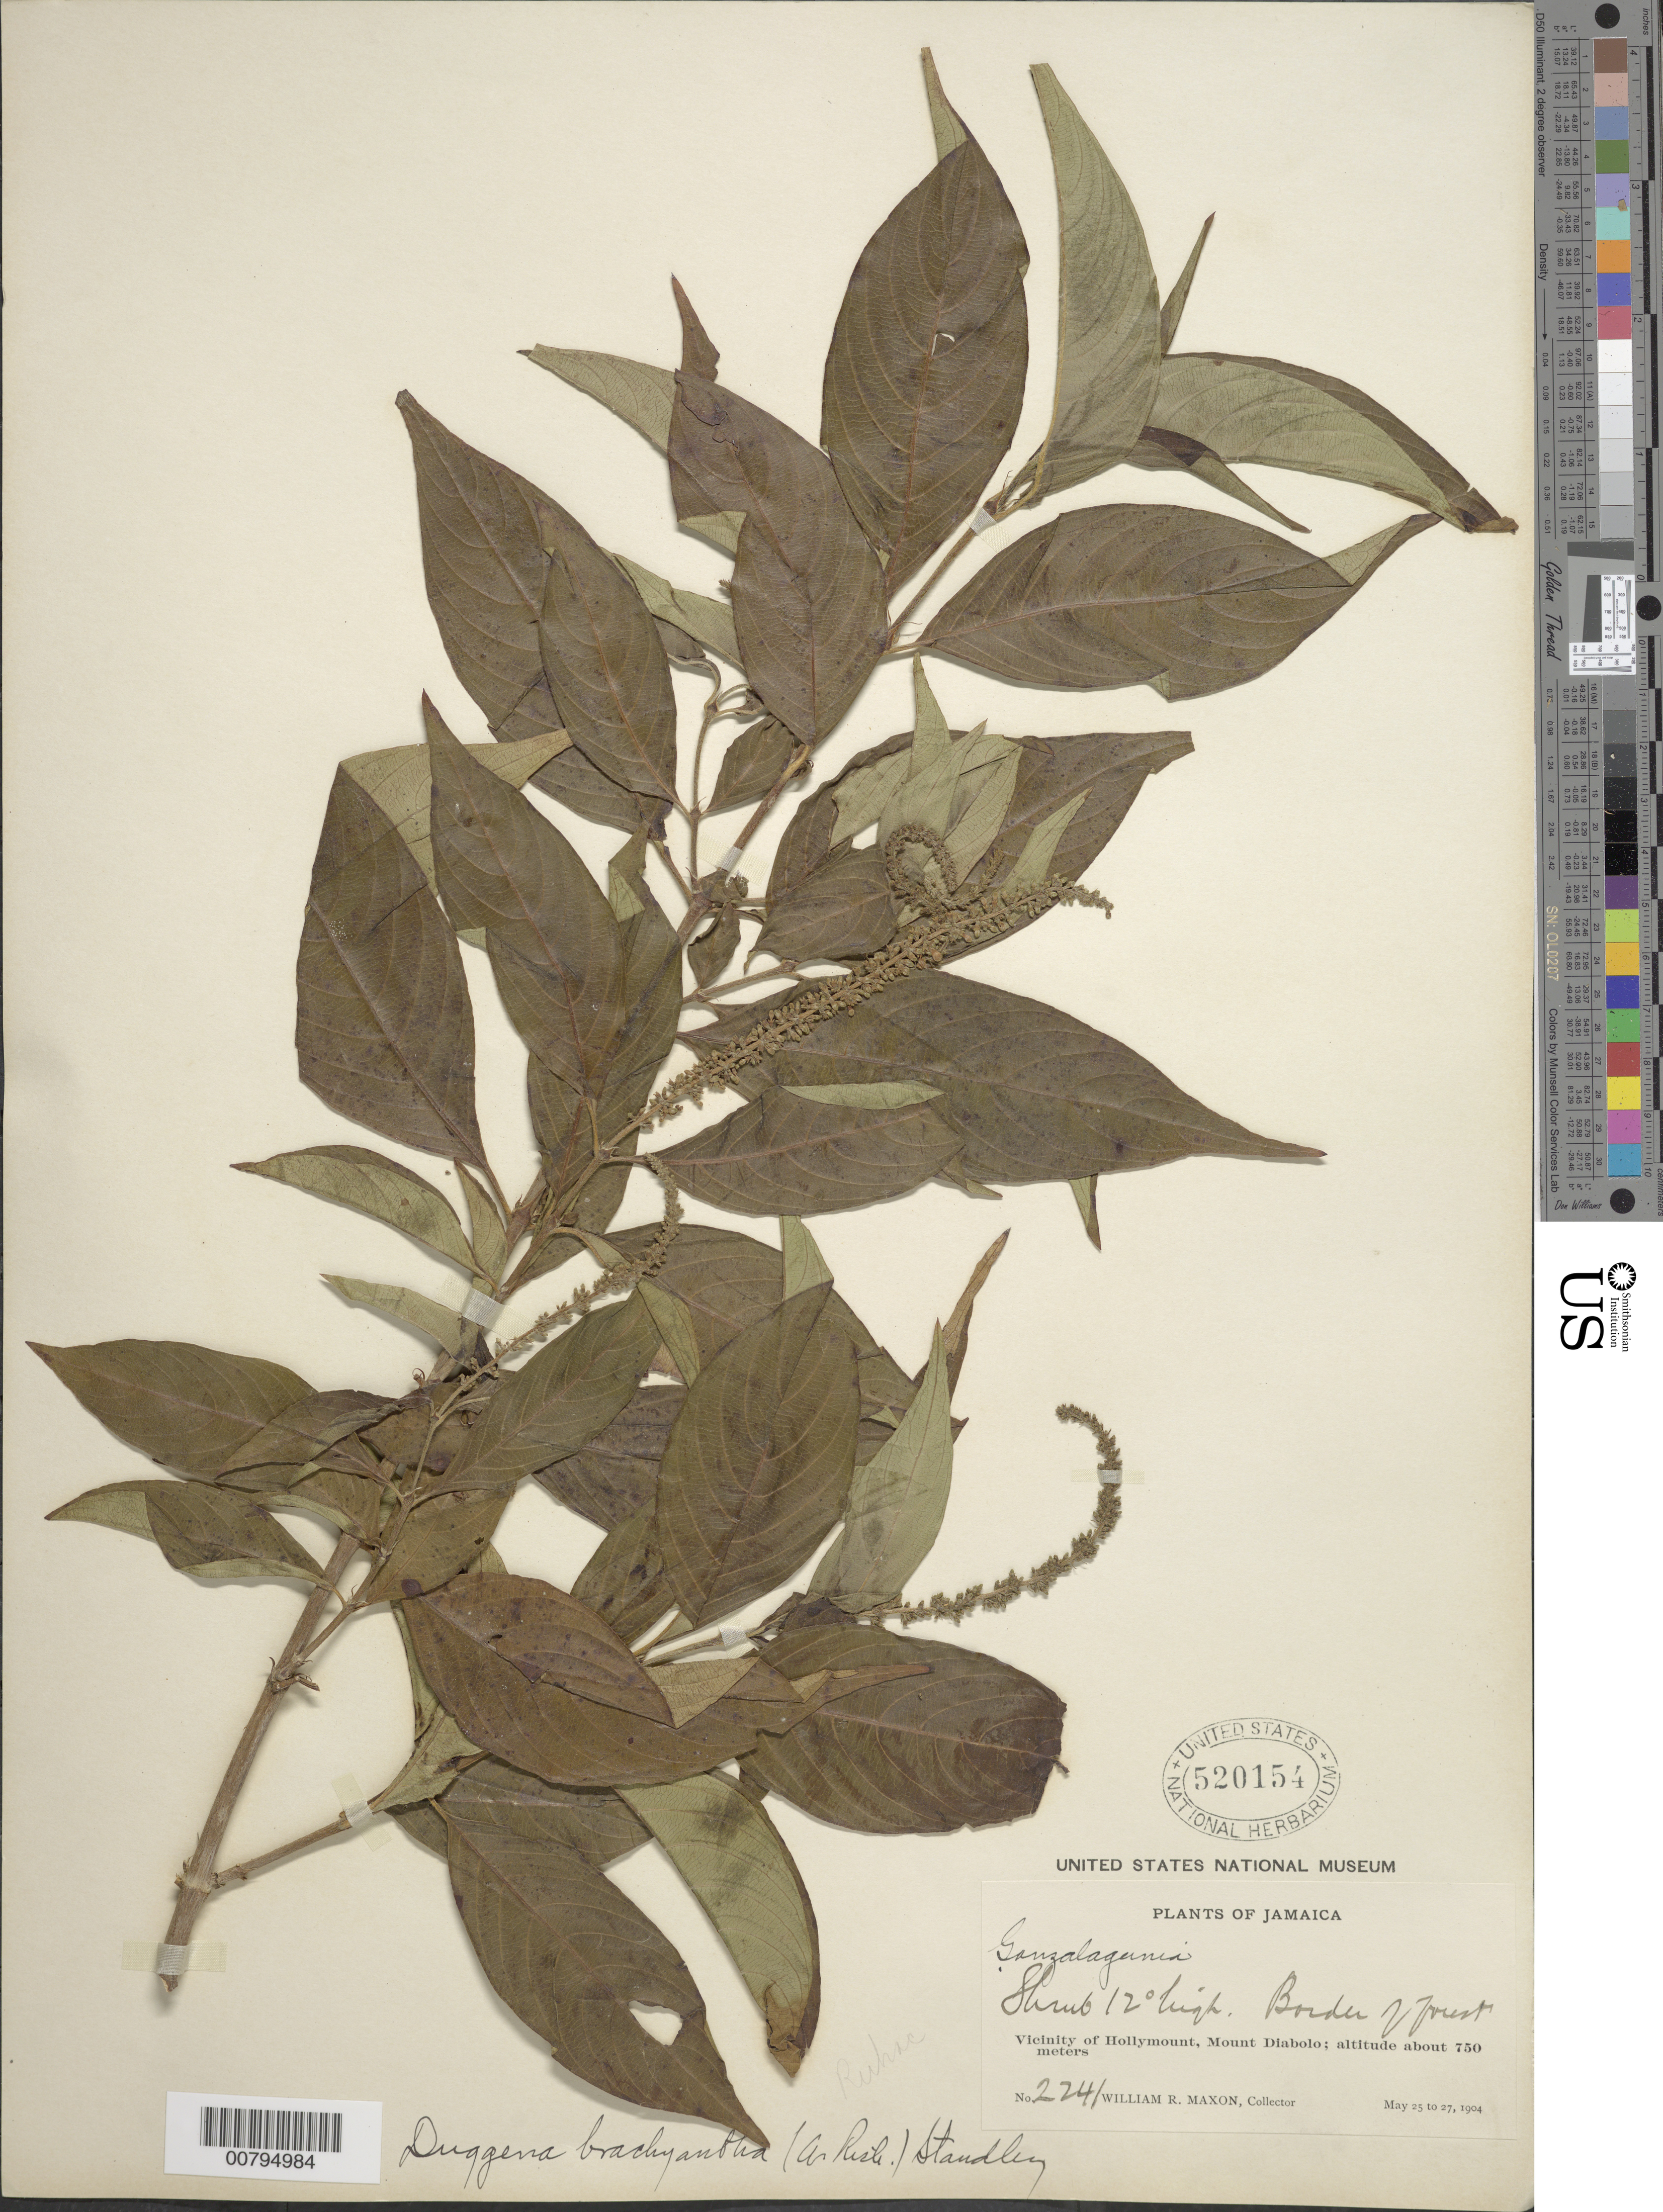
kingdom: Plantae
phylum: Tracheophyta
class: Magnoliopsida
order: Gentianales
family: Rubiaceae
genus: Gonzalagunia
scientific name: Gonzalagunia brachyantha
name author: (A. Rich.) Urb.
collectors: W. R. Maxon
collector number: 2241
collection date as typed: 25 May 1904 to 27 May 1904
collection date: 1904-05-25/1904-05-27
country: Jamaica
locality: Vicinity of Hollymount, Mount Diabolo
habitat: Border of forest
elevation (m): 750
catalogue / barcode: US 520154